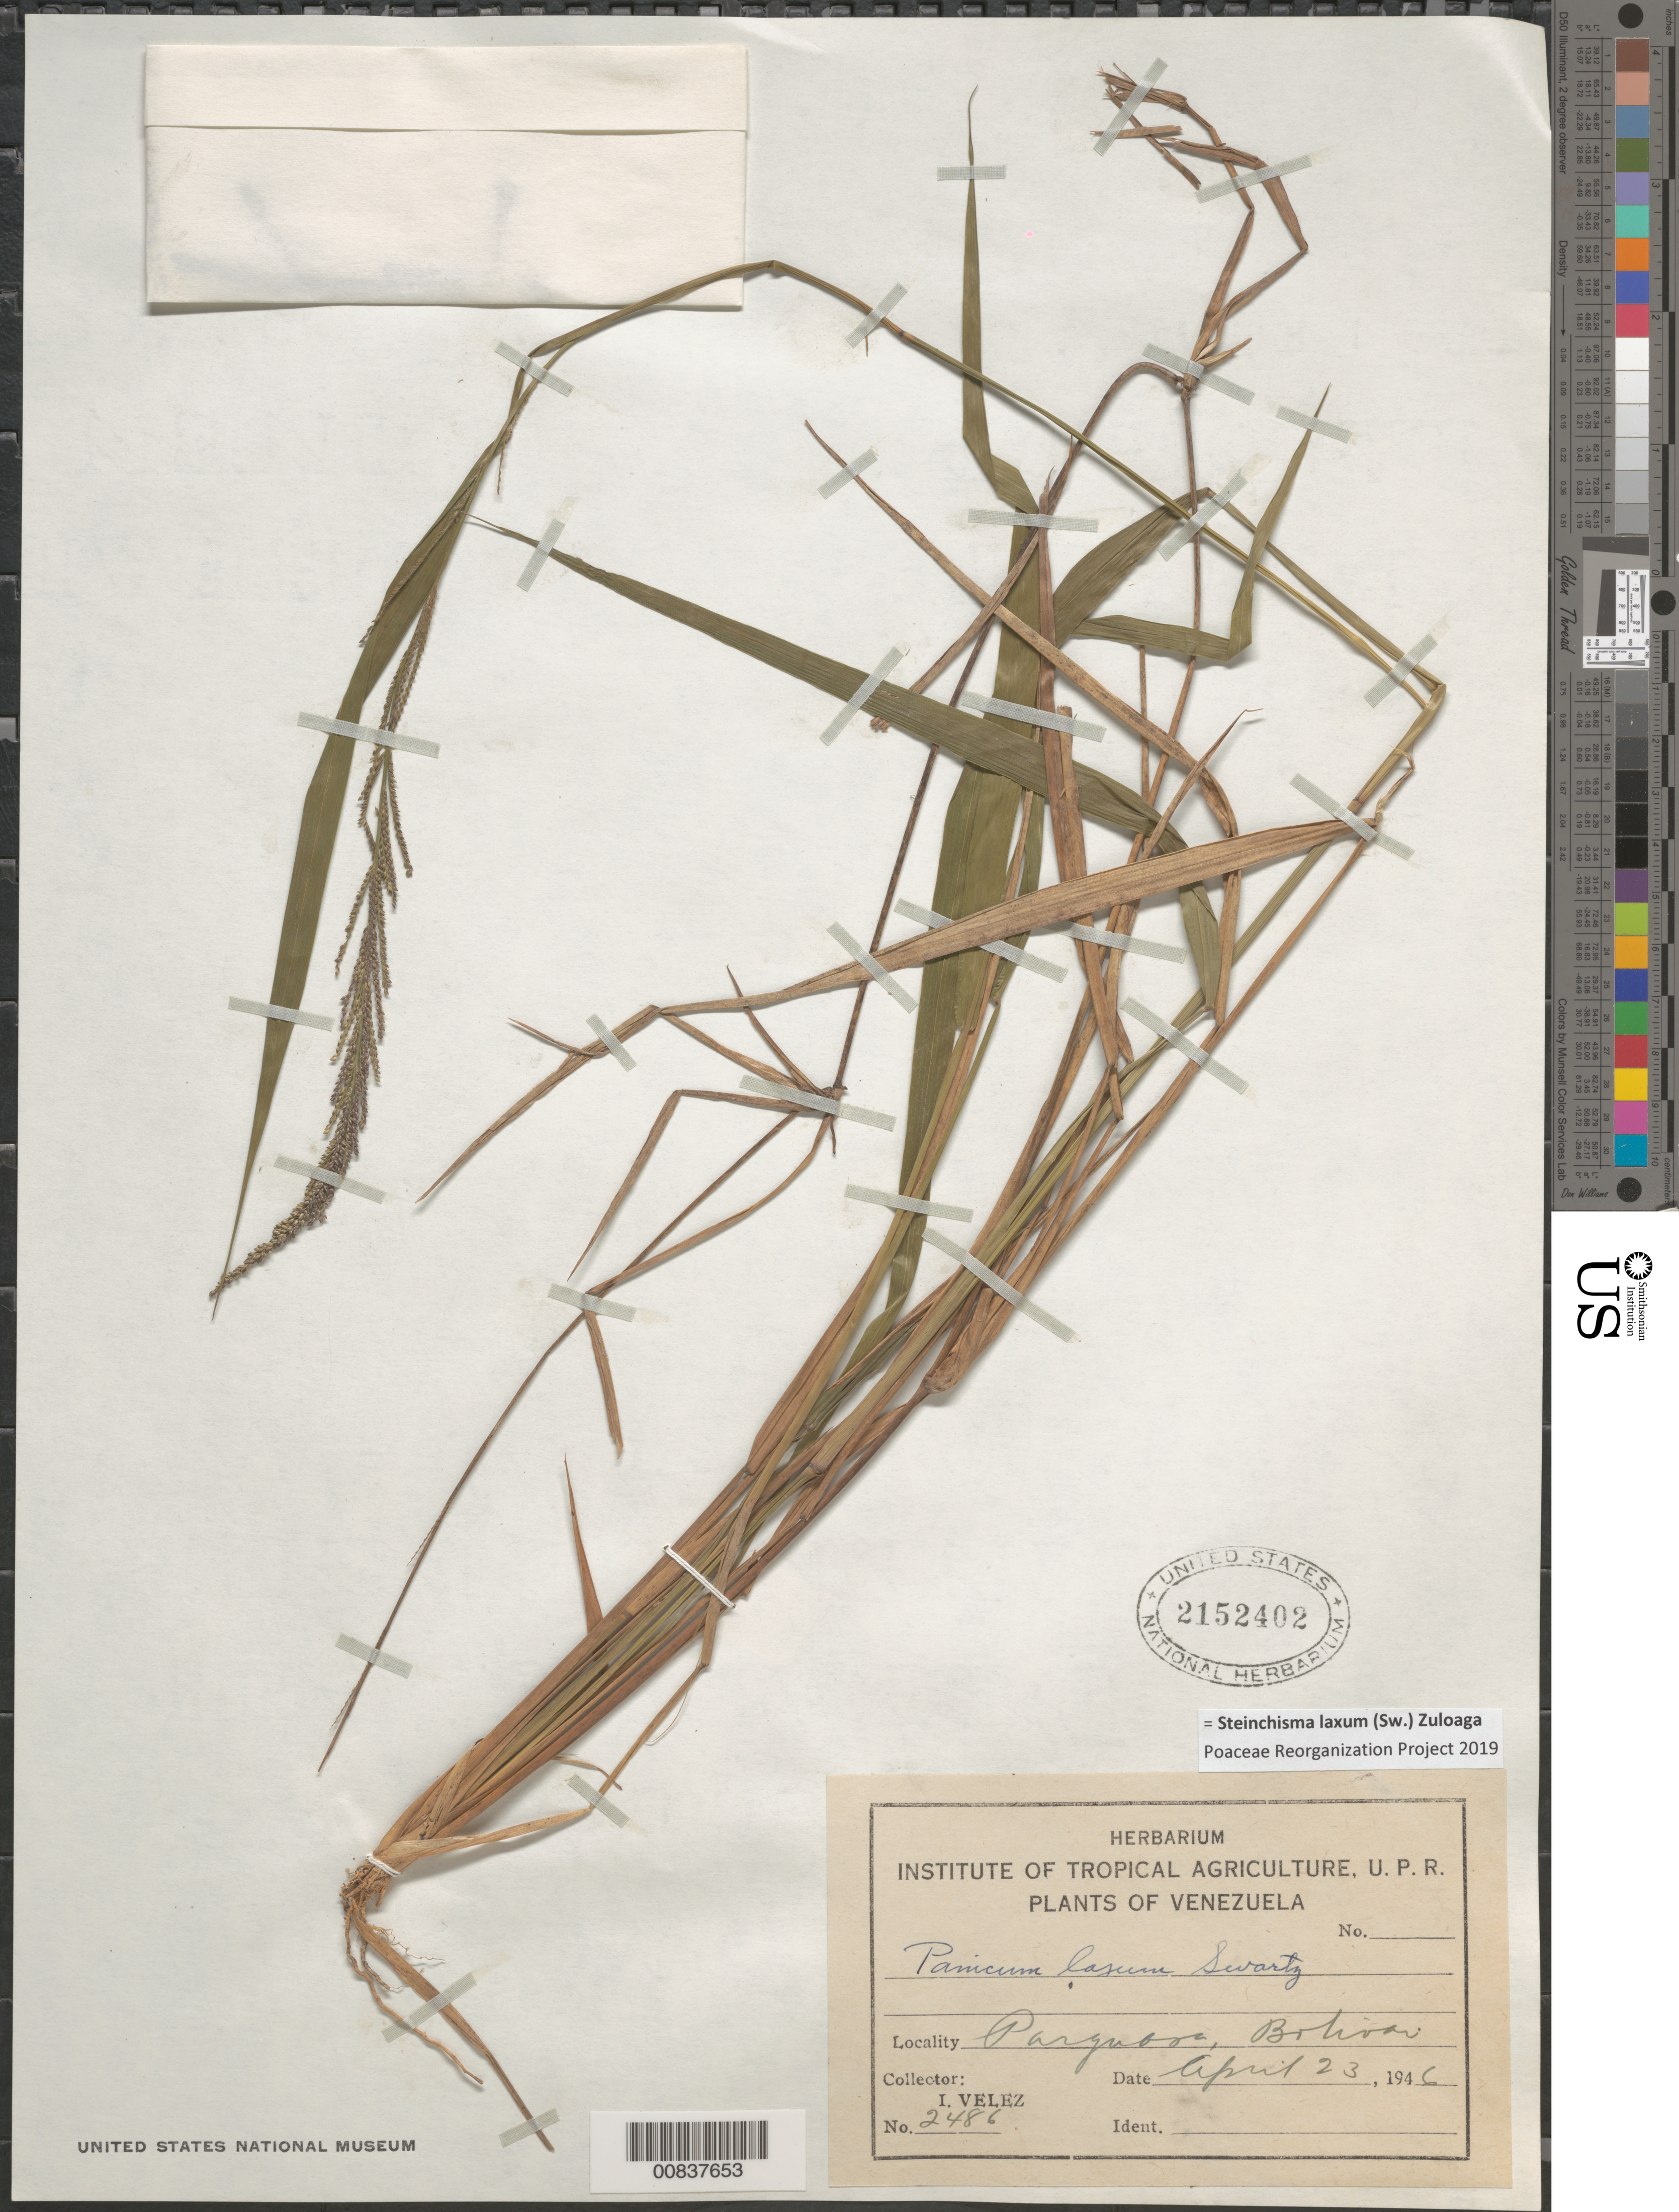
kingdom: Plantae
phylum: Tracheophyta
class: Liliopsida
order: Poales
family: Poaceae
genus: Panicum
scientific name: Panicum laxum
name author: Sw.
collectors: I. Velez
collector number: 2486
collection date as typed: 23-Apr-46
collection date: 1946-04-23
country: Venezuela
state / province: Bolívar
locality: Parguasa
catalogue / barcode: US 2152402